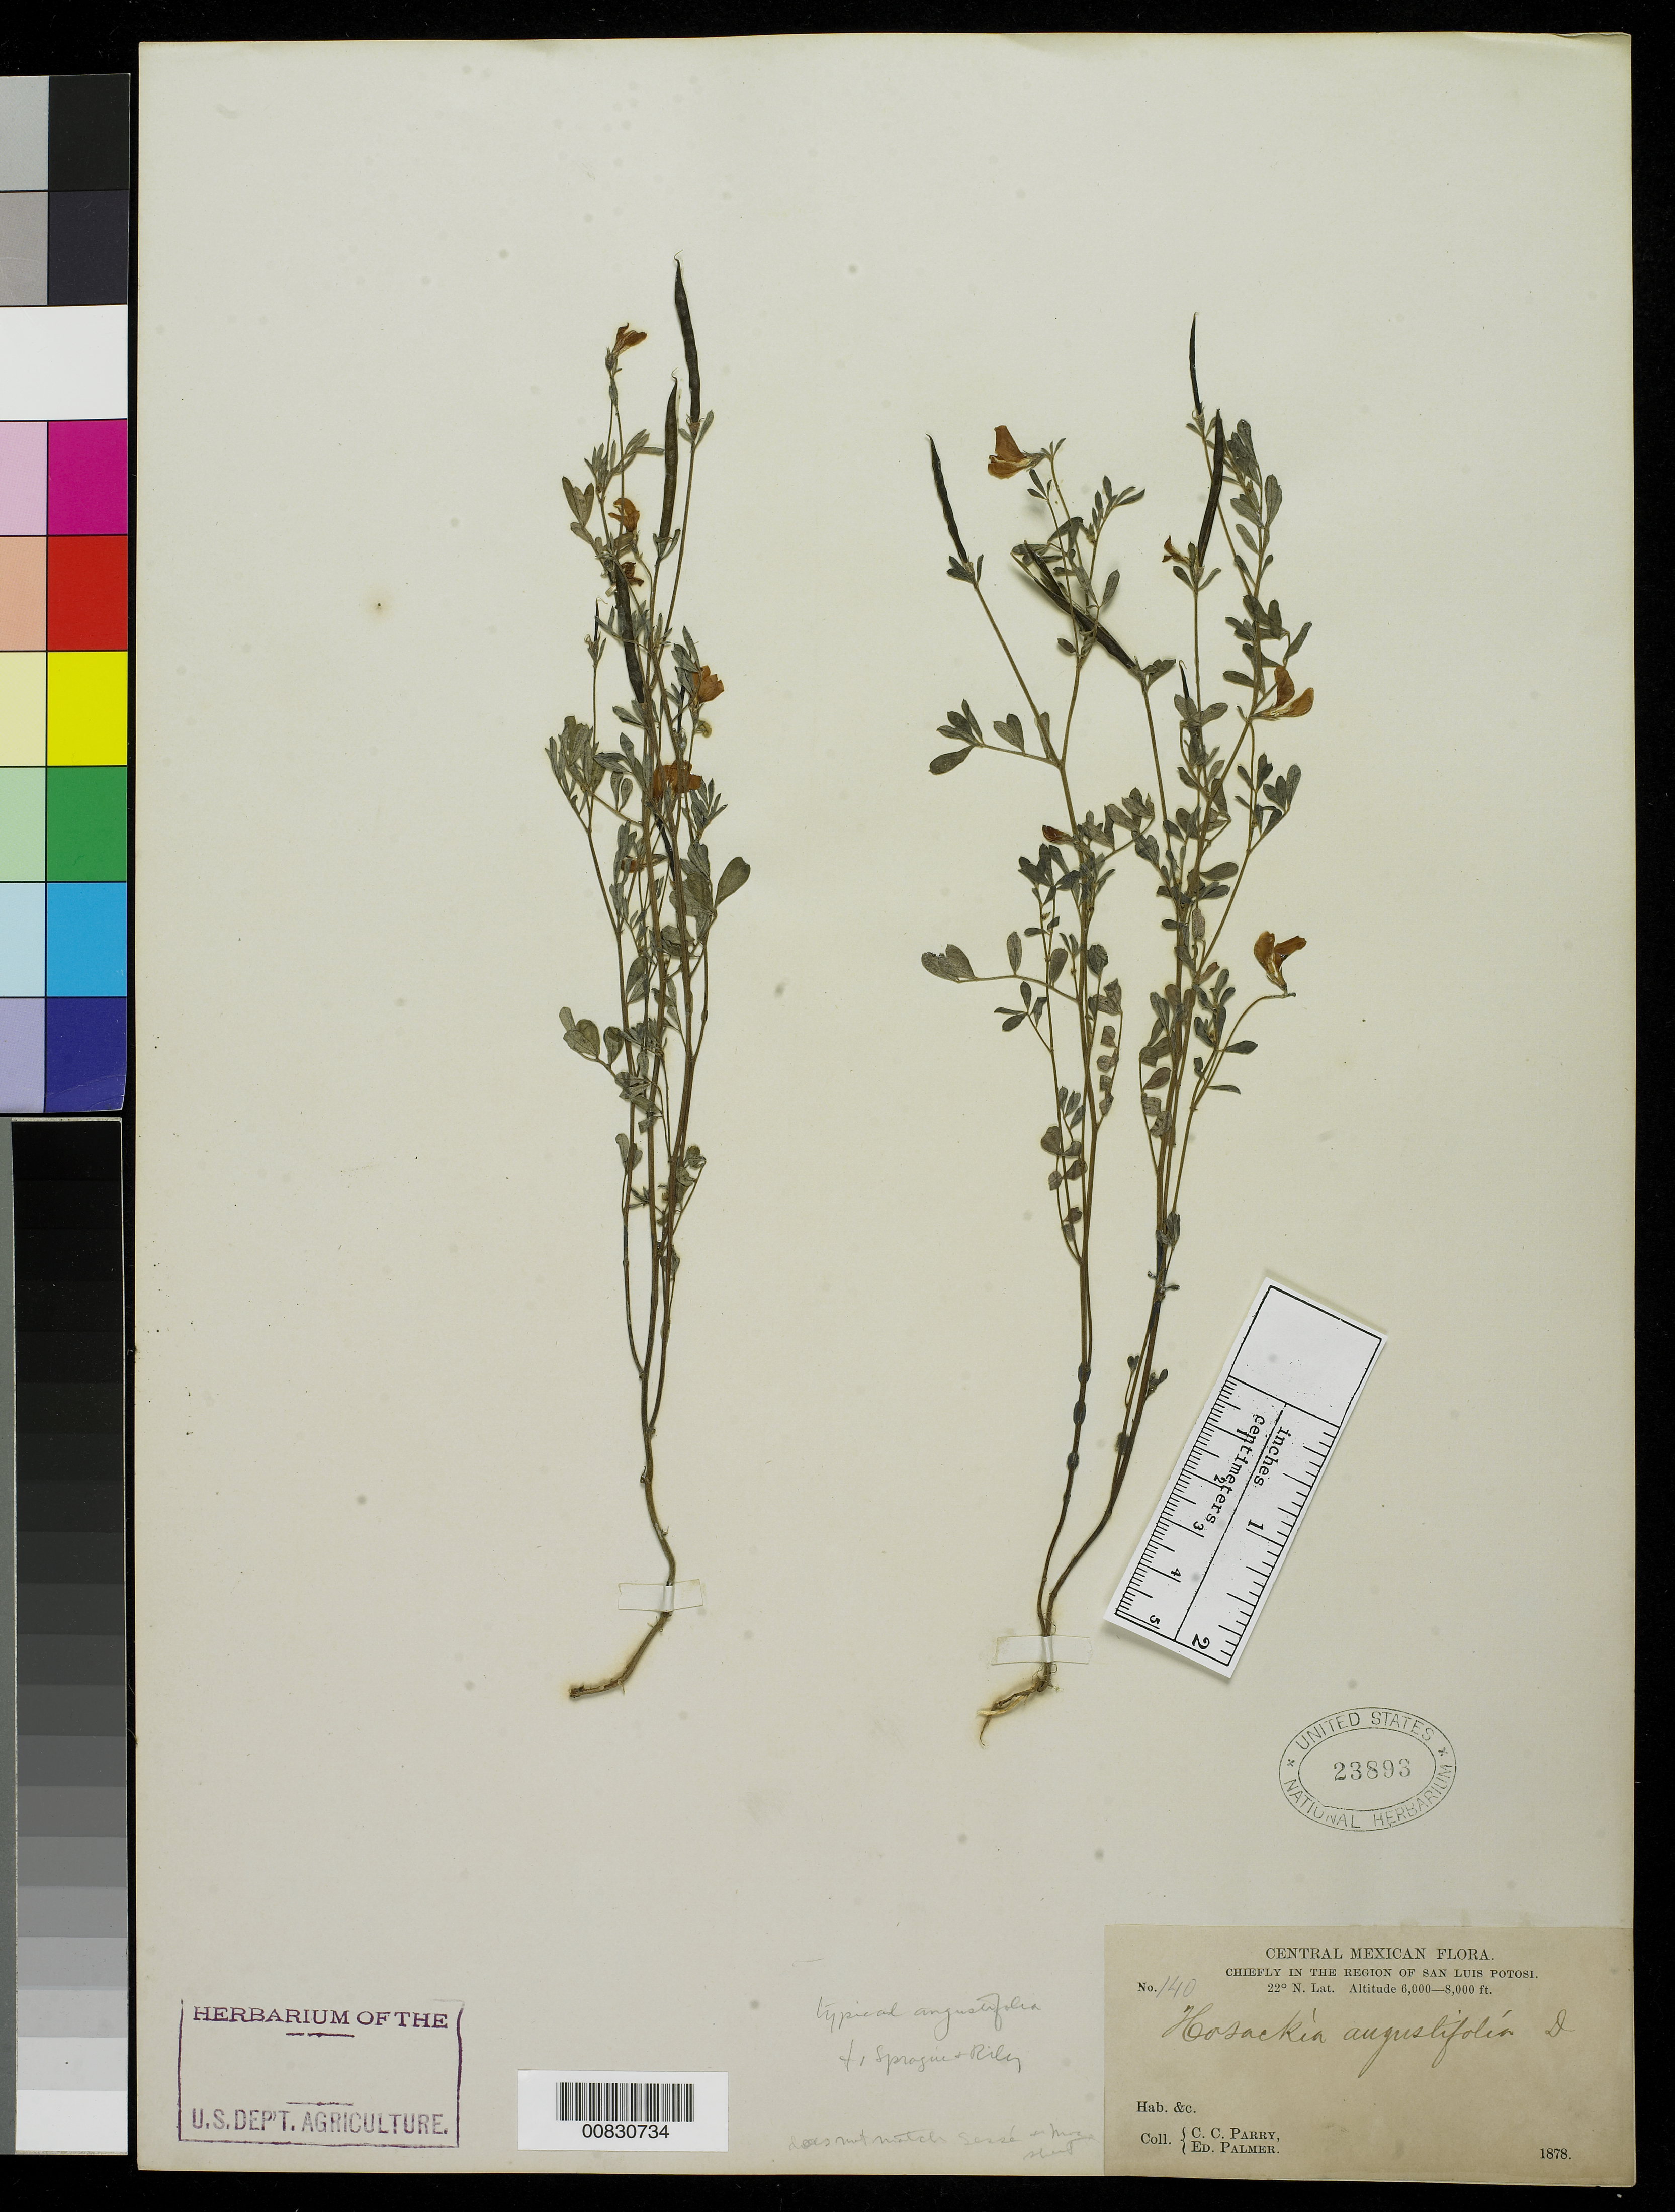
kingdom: Plantae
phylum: Tracheophyta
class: Magnoliopsida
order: Fabales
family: Fabaceae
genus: Lotus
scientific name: Lotus angustifolius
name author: Gouan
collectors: C. C. Parry & E. Palmer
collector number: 140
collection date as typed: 1878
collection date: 1878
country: Mexico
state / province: San Luis Potosí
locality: Chiefly in the region of San Luis Potosí.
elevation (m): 1829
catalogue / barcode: US 23893